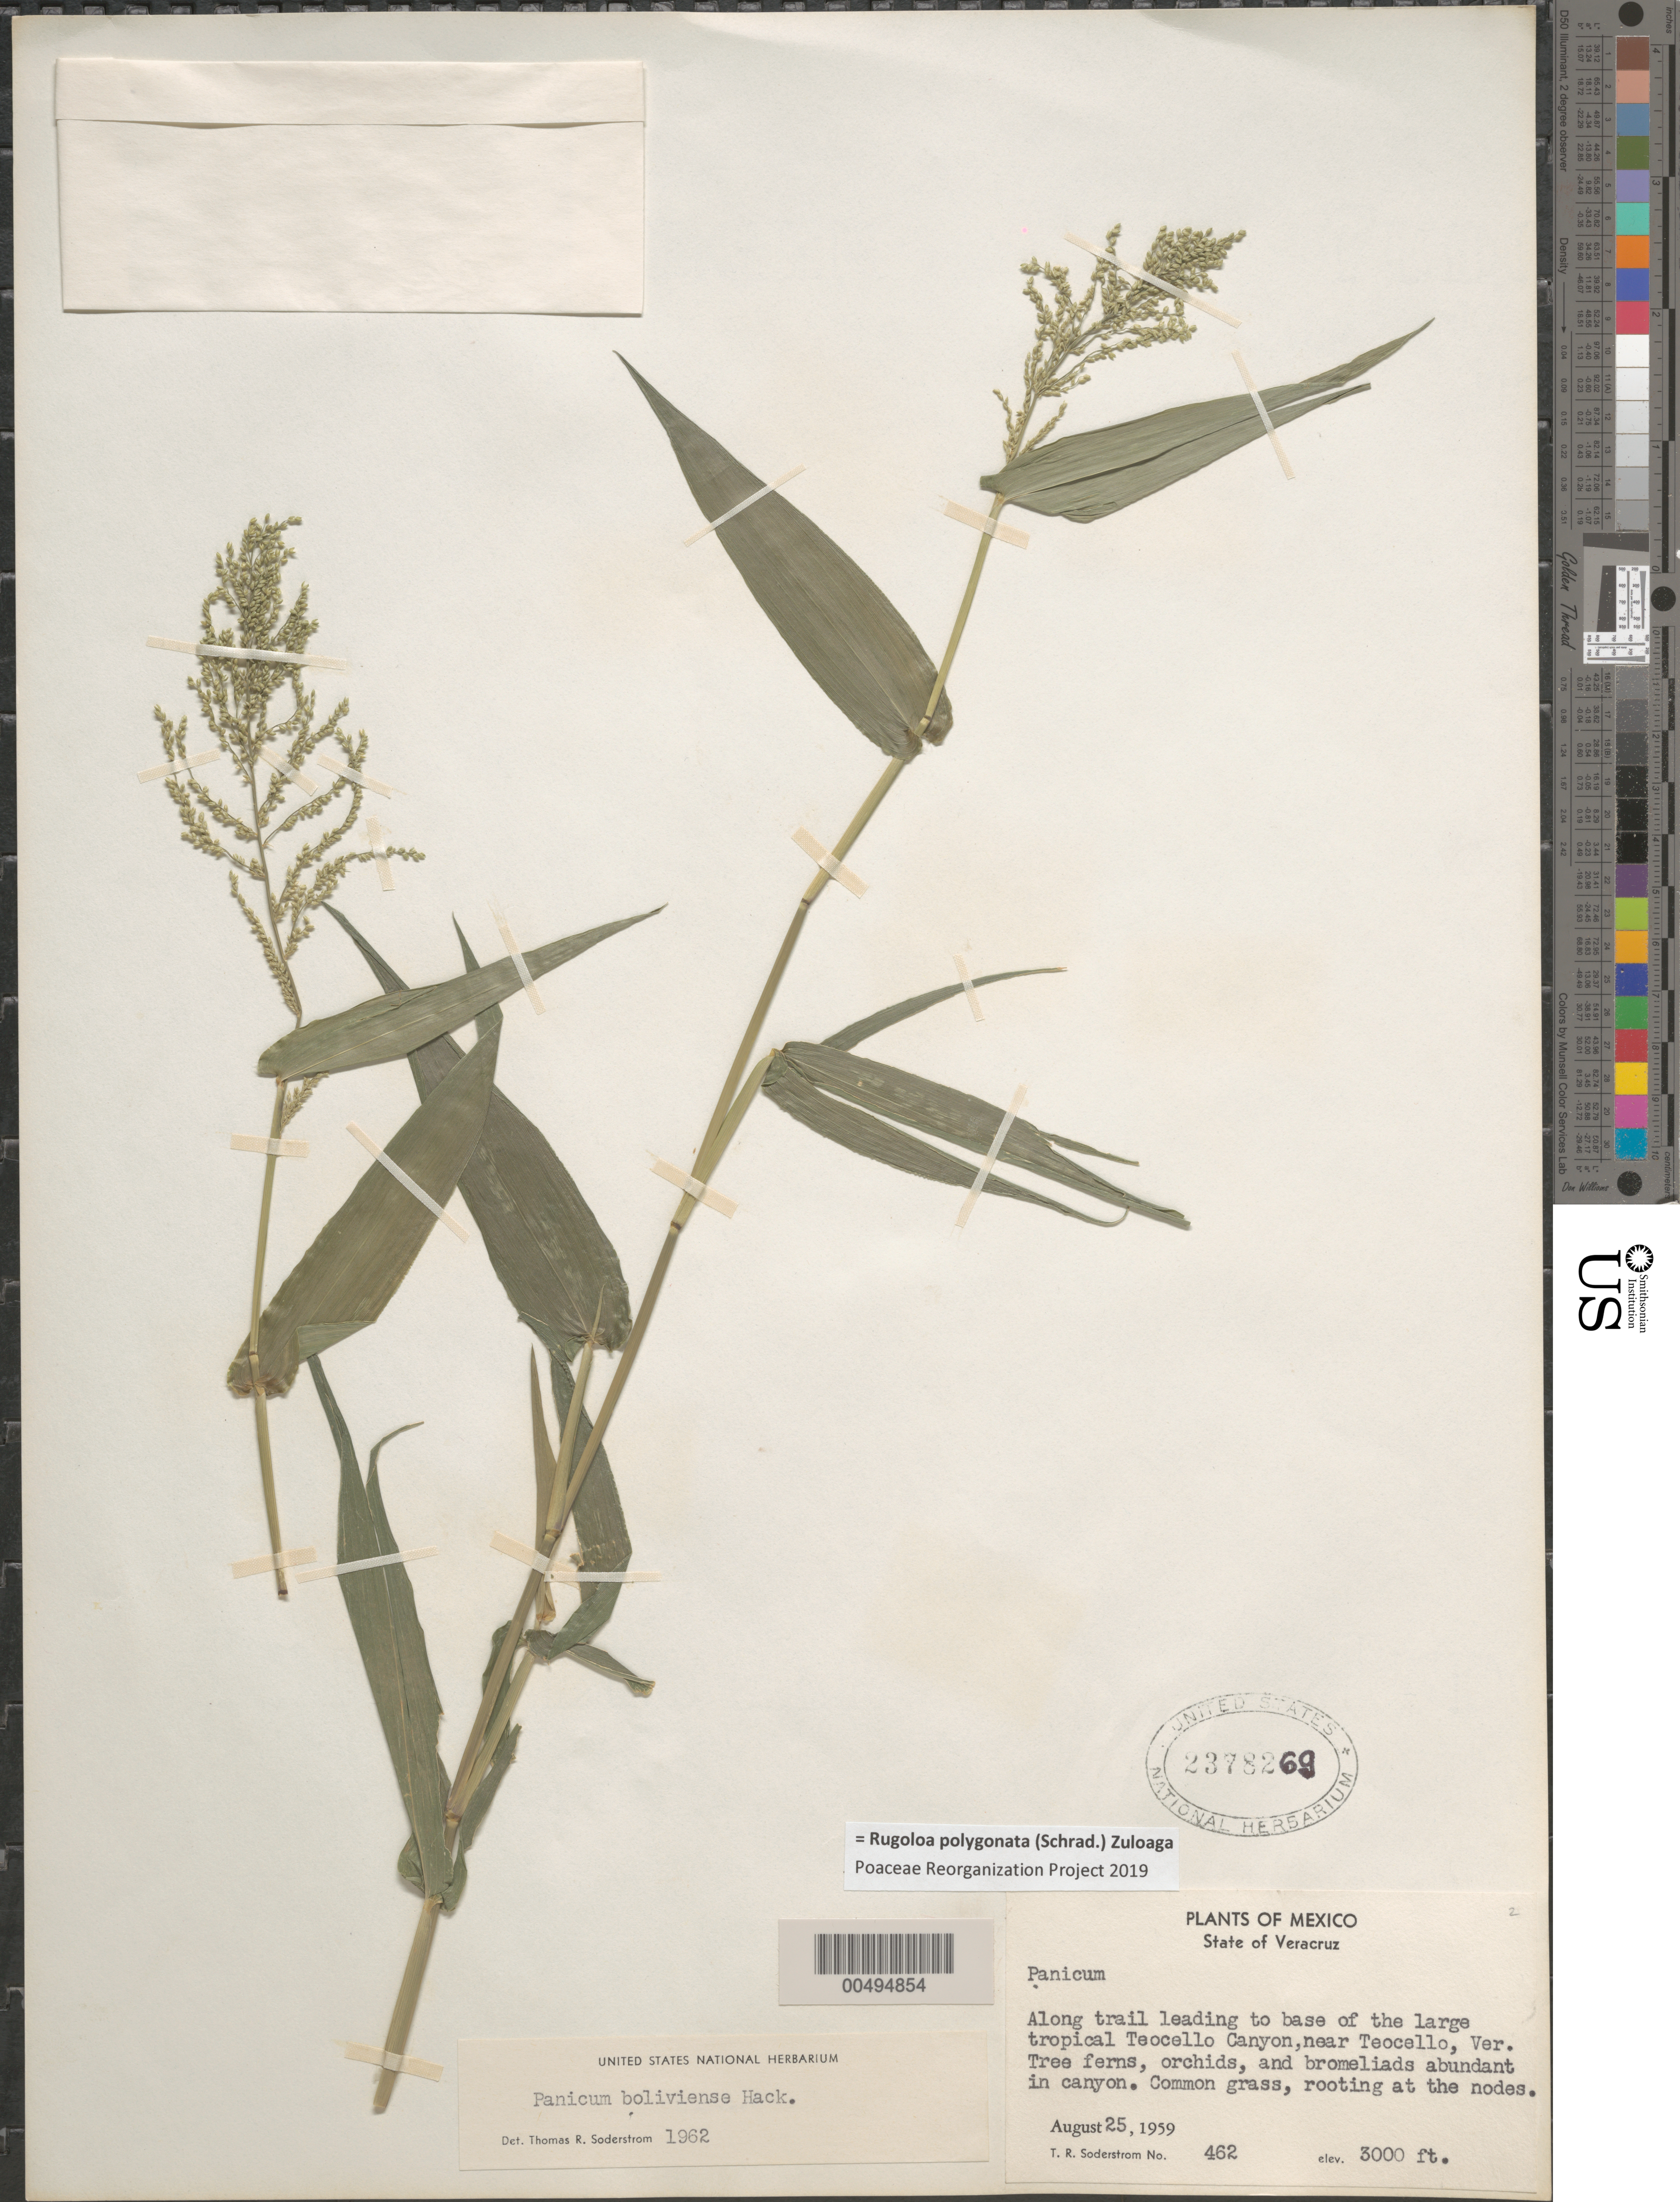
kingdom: Plantae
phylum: Tracheophyta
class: Liliopsida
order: Poales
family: Poaceae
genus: Panicum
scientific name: Panicum boliviense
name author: Hack.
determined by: Soderstrom, T. R.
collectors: T. R. Soderstrom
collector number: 462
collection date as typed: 25 Aug 1959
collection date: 1959-08-25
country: Mexico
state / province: Veracruz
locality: Along trail leading to base of the large tropical Teocello Canyon, near Teocello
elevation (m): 914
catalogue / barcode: US 2378269